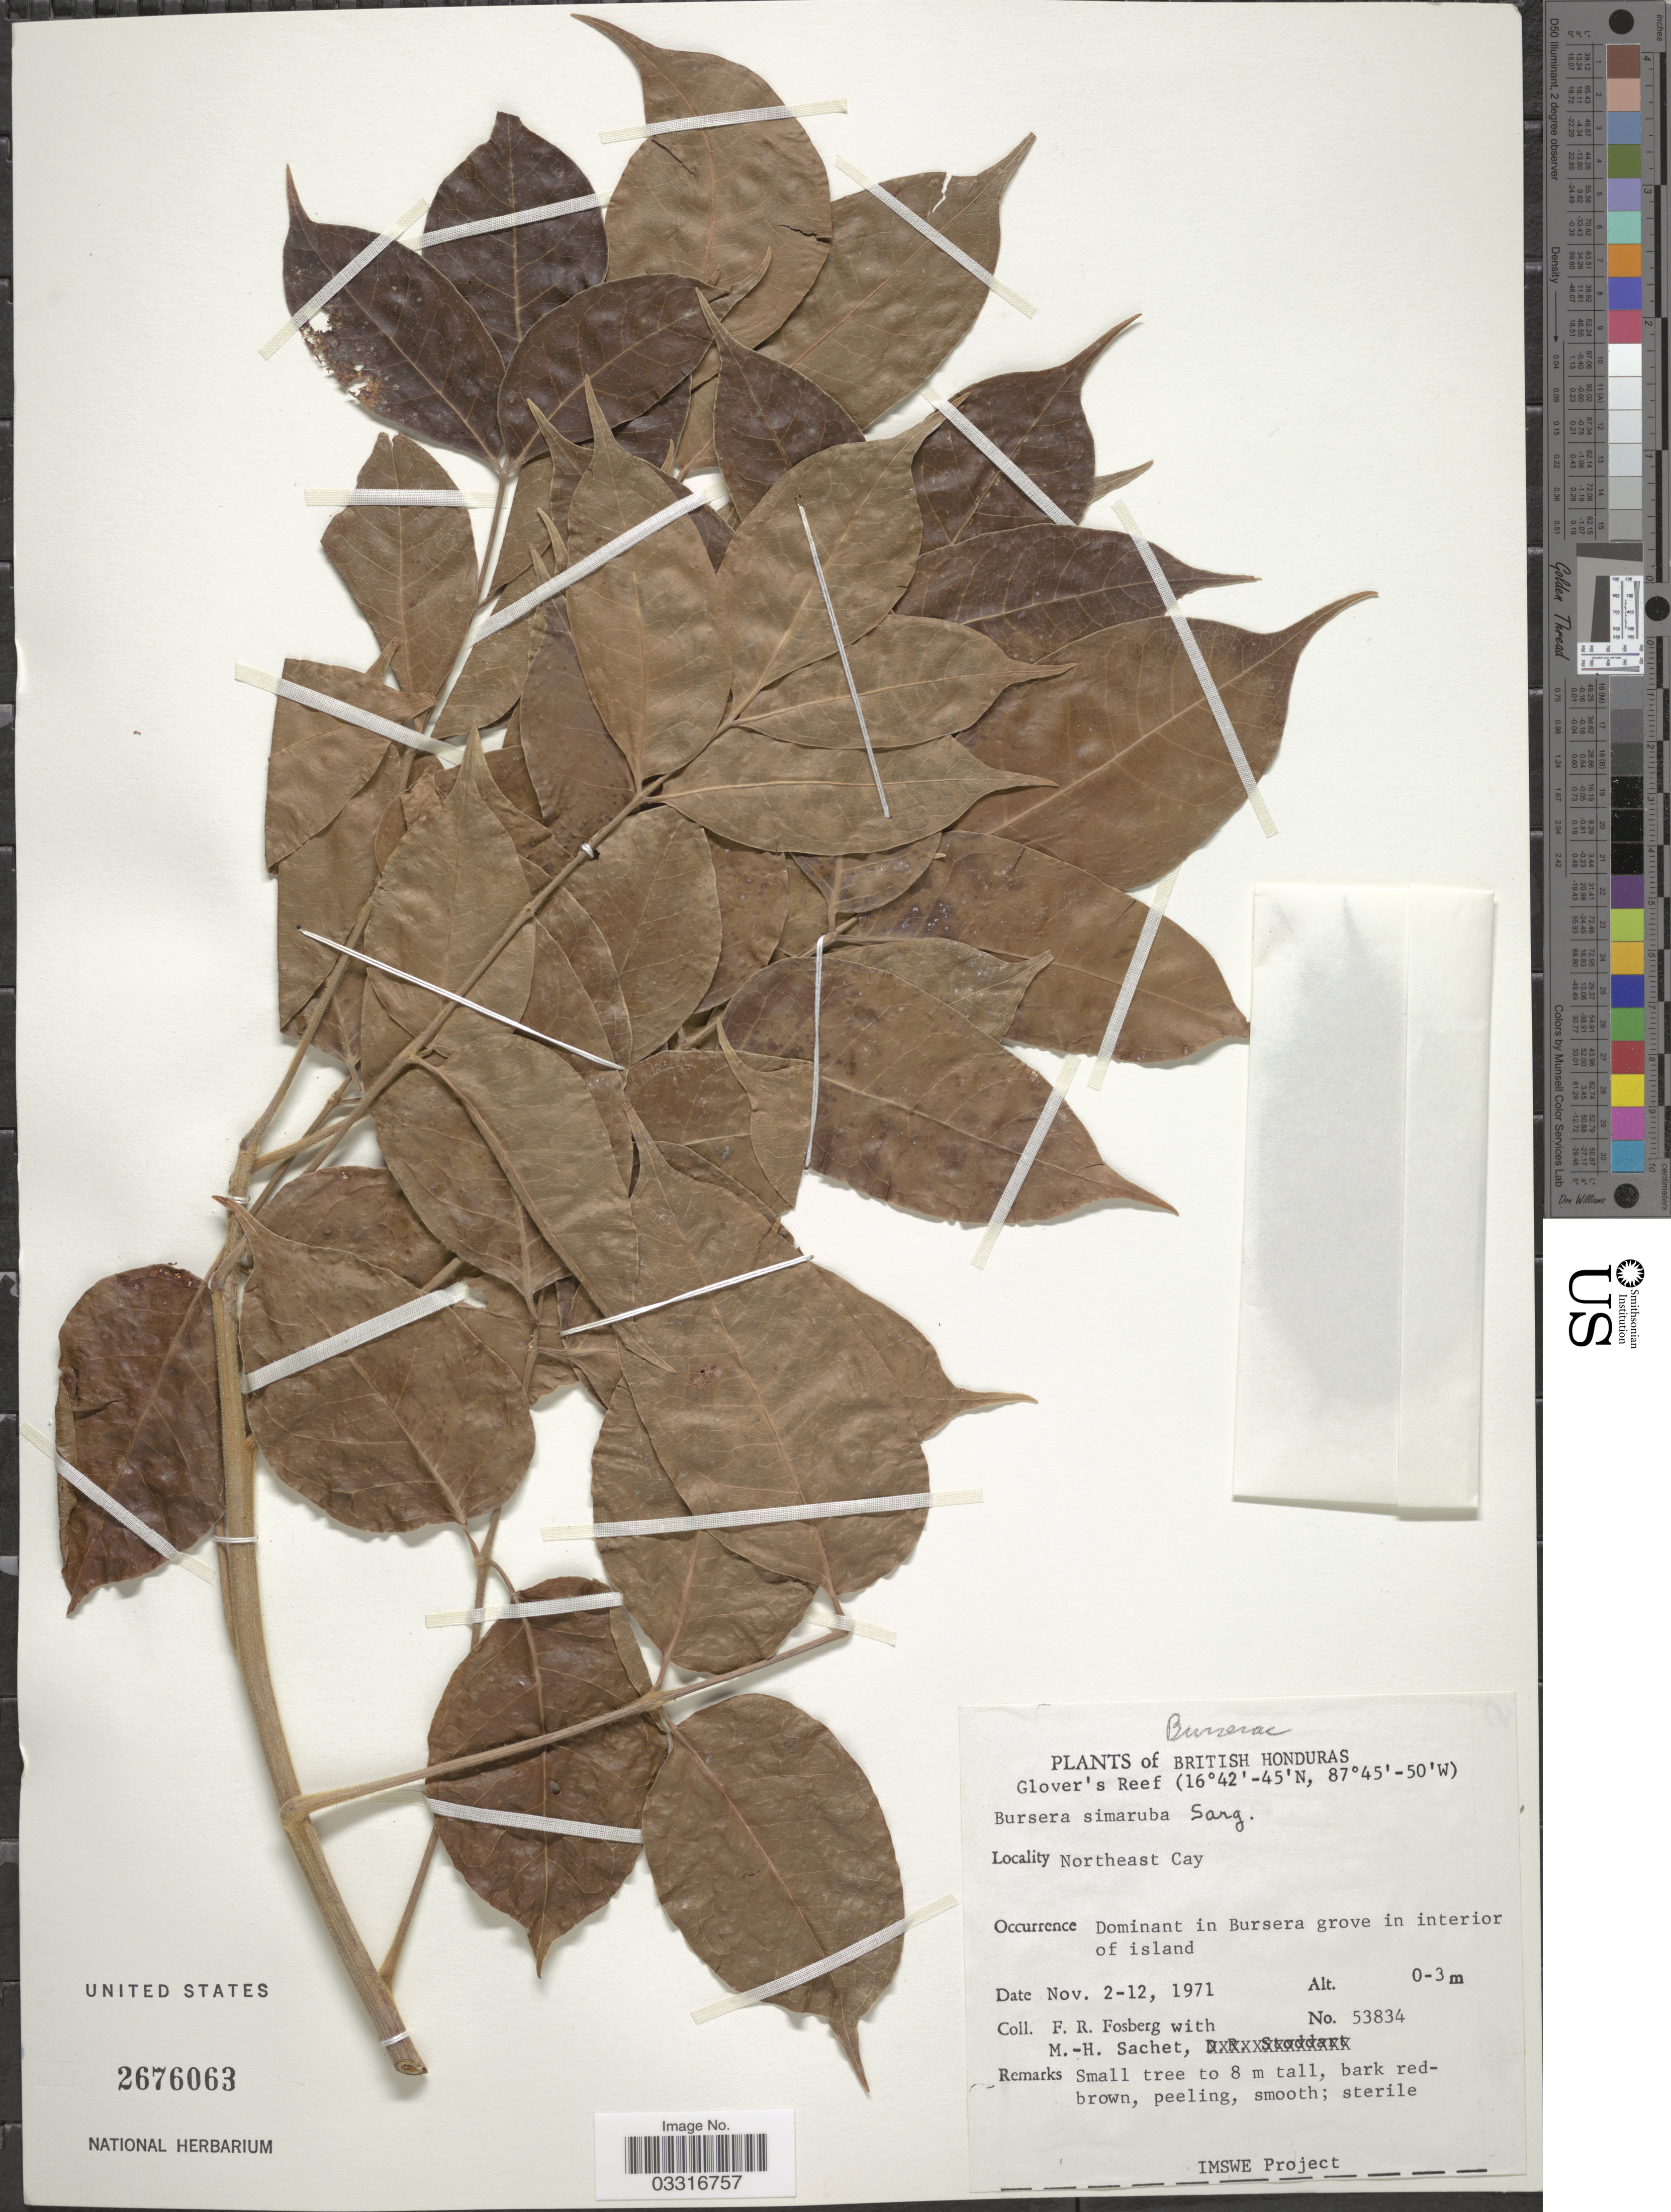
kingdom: Plantae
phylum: Tracheophyta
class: Magnoliopsida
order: Sapindales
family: Burseraceae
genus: Bursera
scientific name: Bursera simaruba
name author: (L.) Sarg.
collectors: F. R. Fosberg & M.-H. Sachet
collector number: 53834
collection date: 1971-11-02/1971-11-12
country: Belize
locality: British Honduras, Glover's Reef, Northeast Cay.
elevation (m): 0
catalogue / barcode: US 2676063